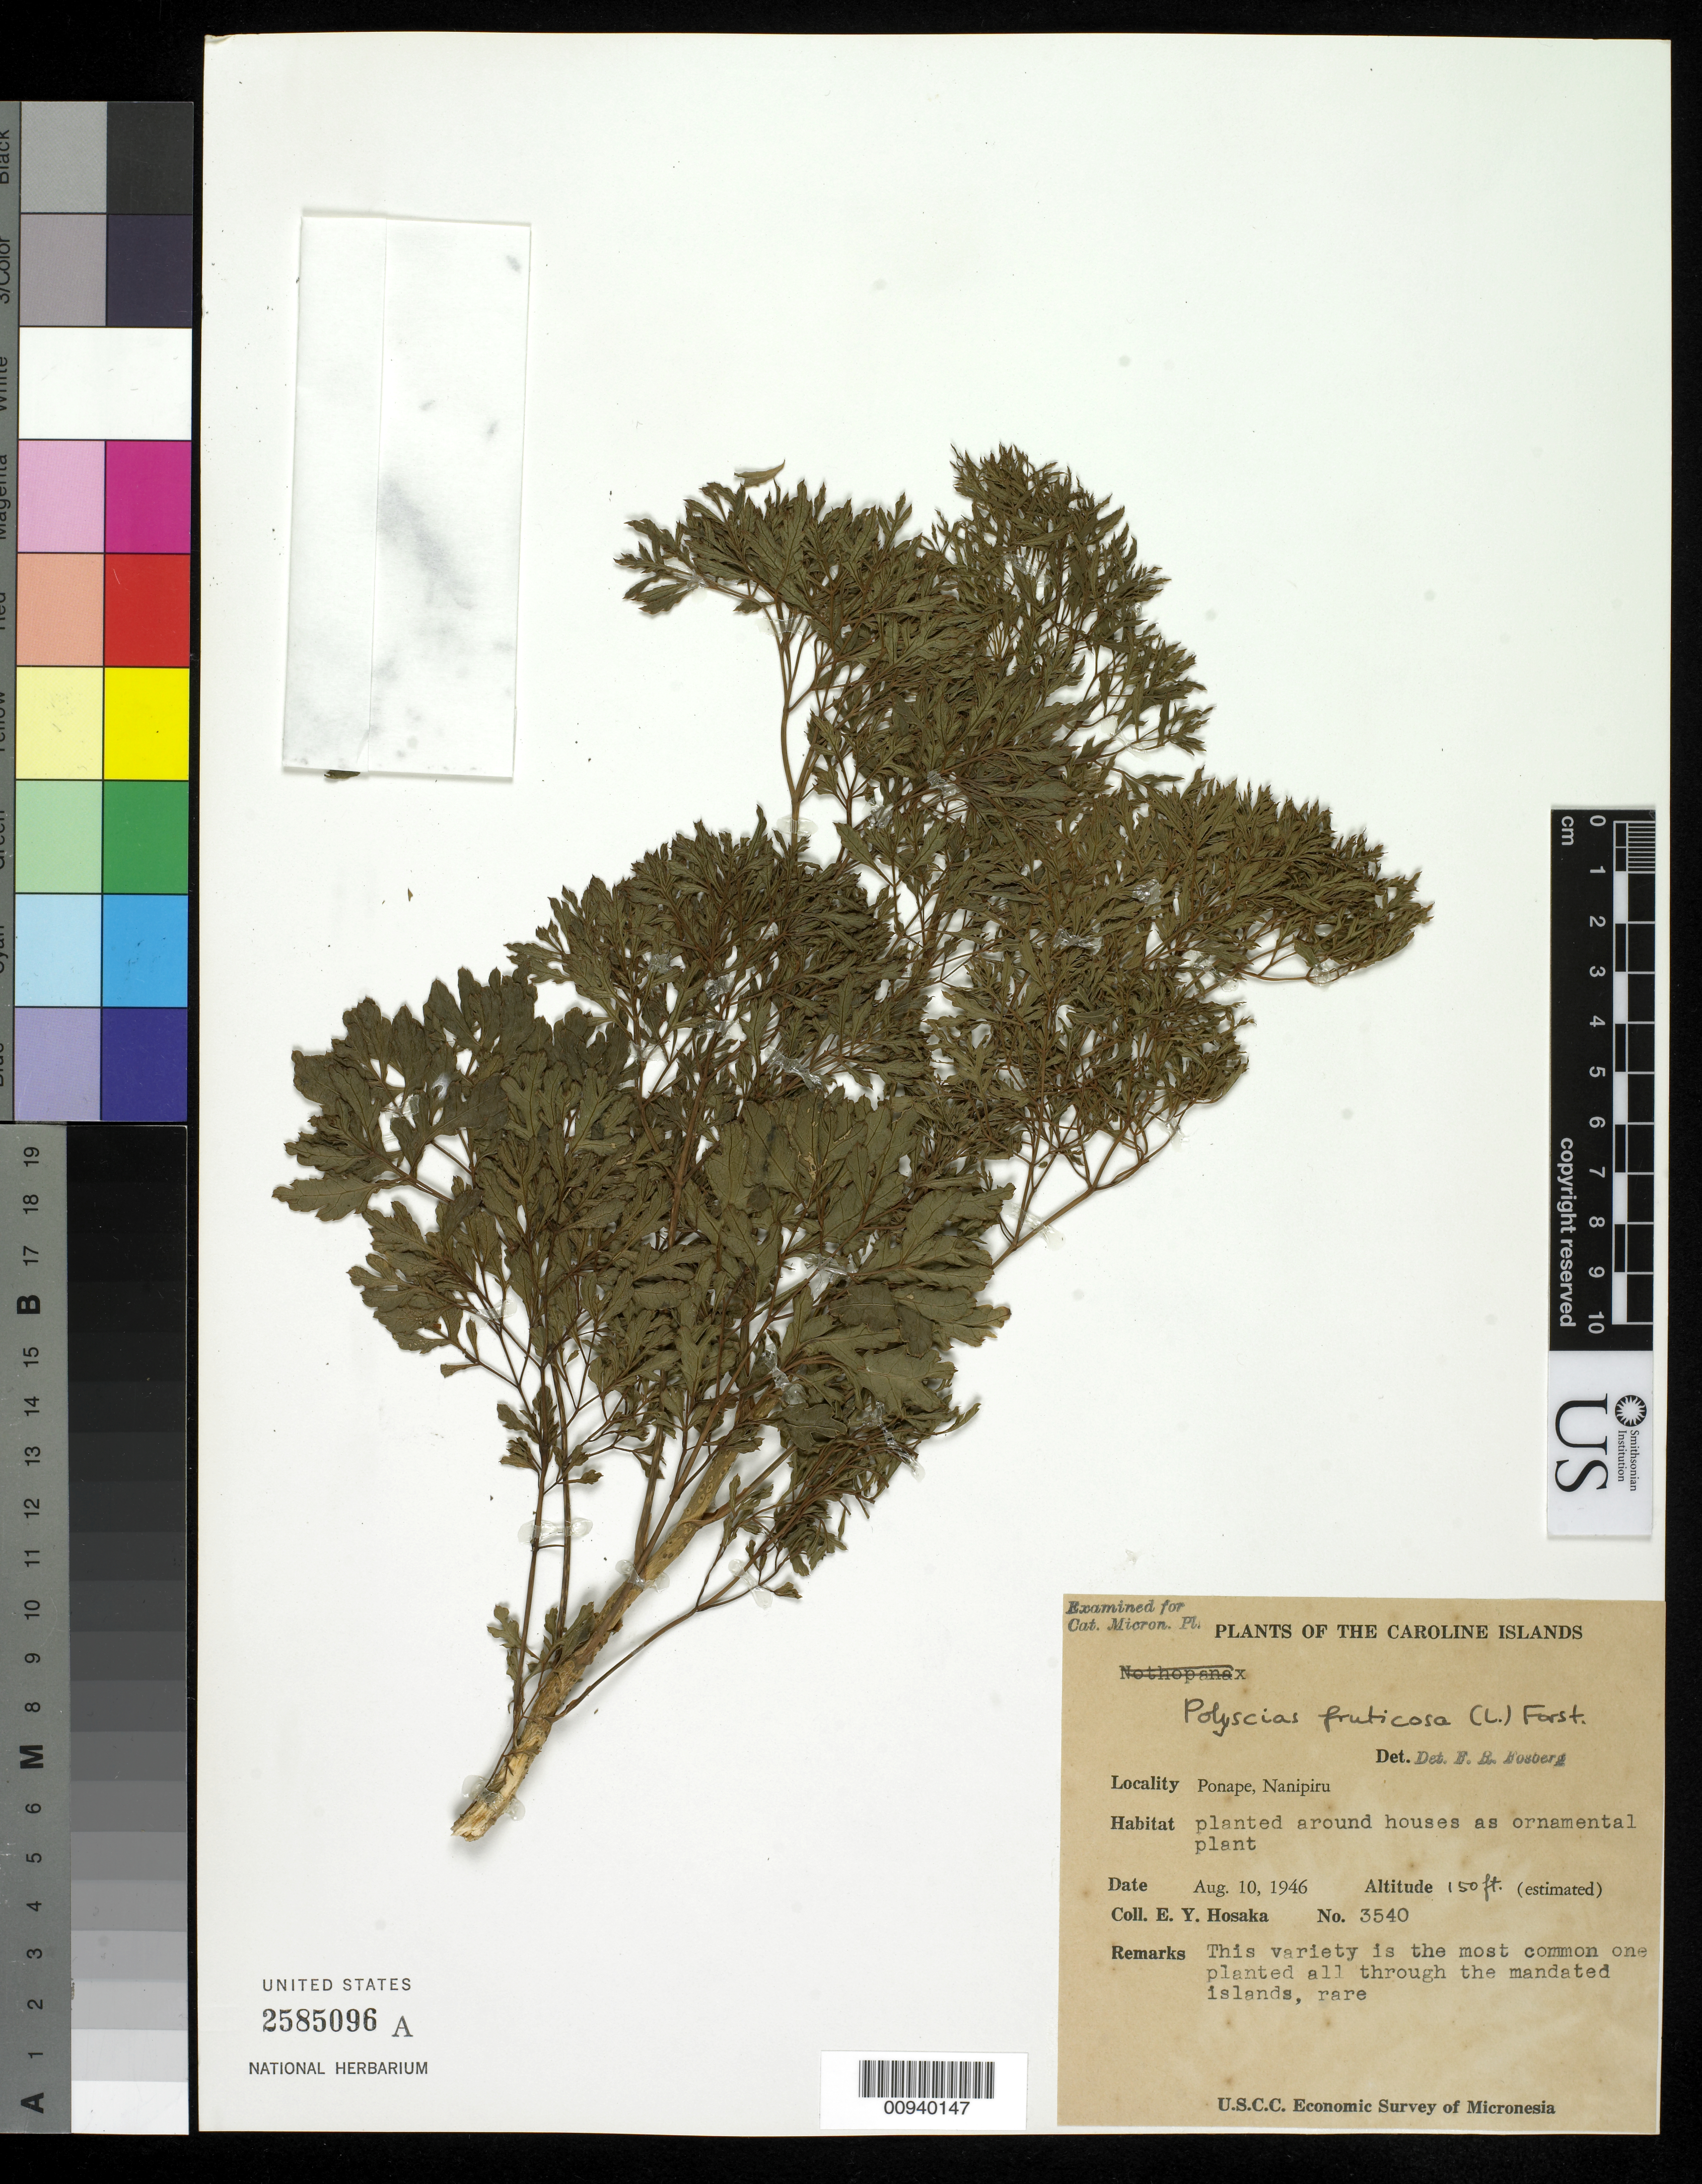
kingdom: Plantae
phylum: Tracheophyta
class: Magnoliopsida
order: Apiales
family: Araliaceae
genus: Polyscias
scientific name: Polyscias fruticosa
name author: (L.) Harms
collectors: E. Y. Hosaka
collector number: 3540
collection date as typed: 10 Aug 1946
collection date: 1946-08-10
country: Micronesia, Federated States of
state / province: Pohnpei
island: Pohnpei [Ponape]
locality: Nanipiru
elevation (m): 46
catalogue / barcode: US 2585096